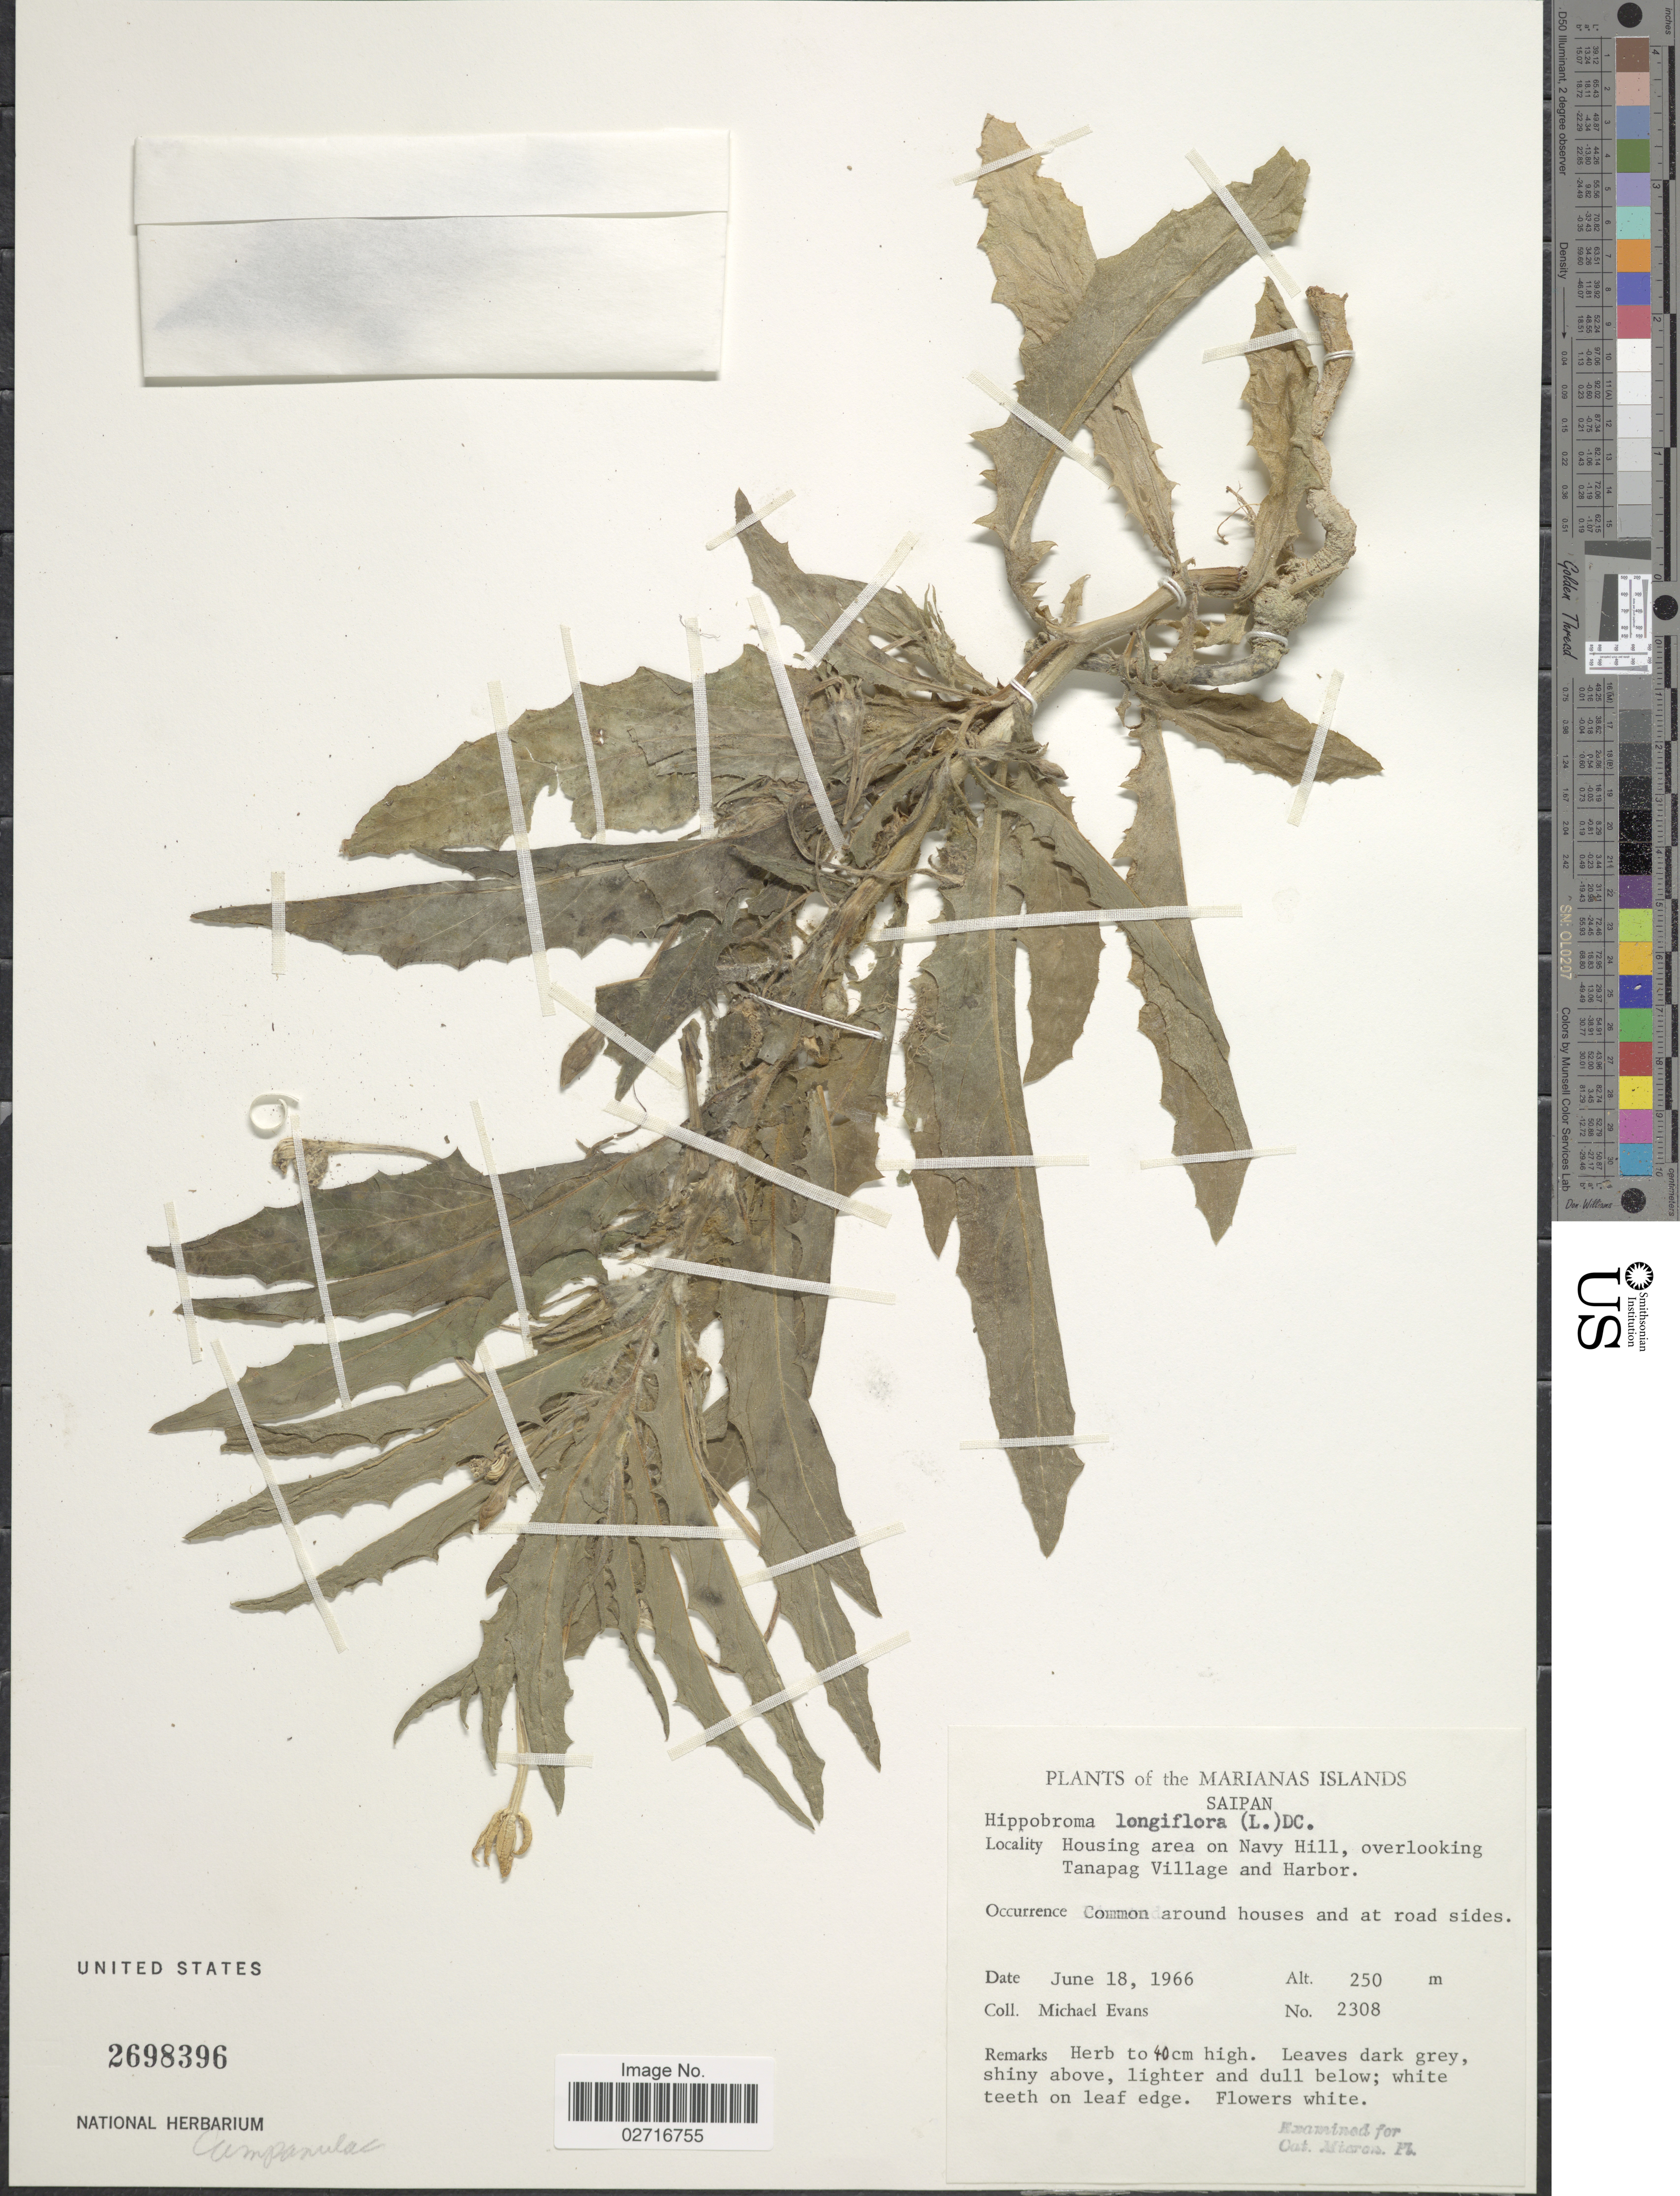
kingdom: Plantae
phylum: Tracheophyta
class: Magnoliopsida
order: Asterales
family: Campanulaceae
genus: Hippobroma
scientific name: Hippobroma longiflora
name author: (L.) G. Don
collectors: M. Evans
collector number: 2308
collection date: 1966-06-18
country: Northern Mariana Islands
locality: The Marianas Islands, Saipan, Housing area on Navy Hill, overlooking Tanapag Village and Harbor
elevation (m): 250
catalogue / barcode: US 2698396